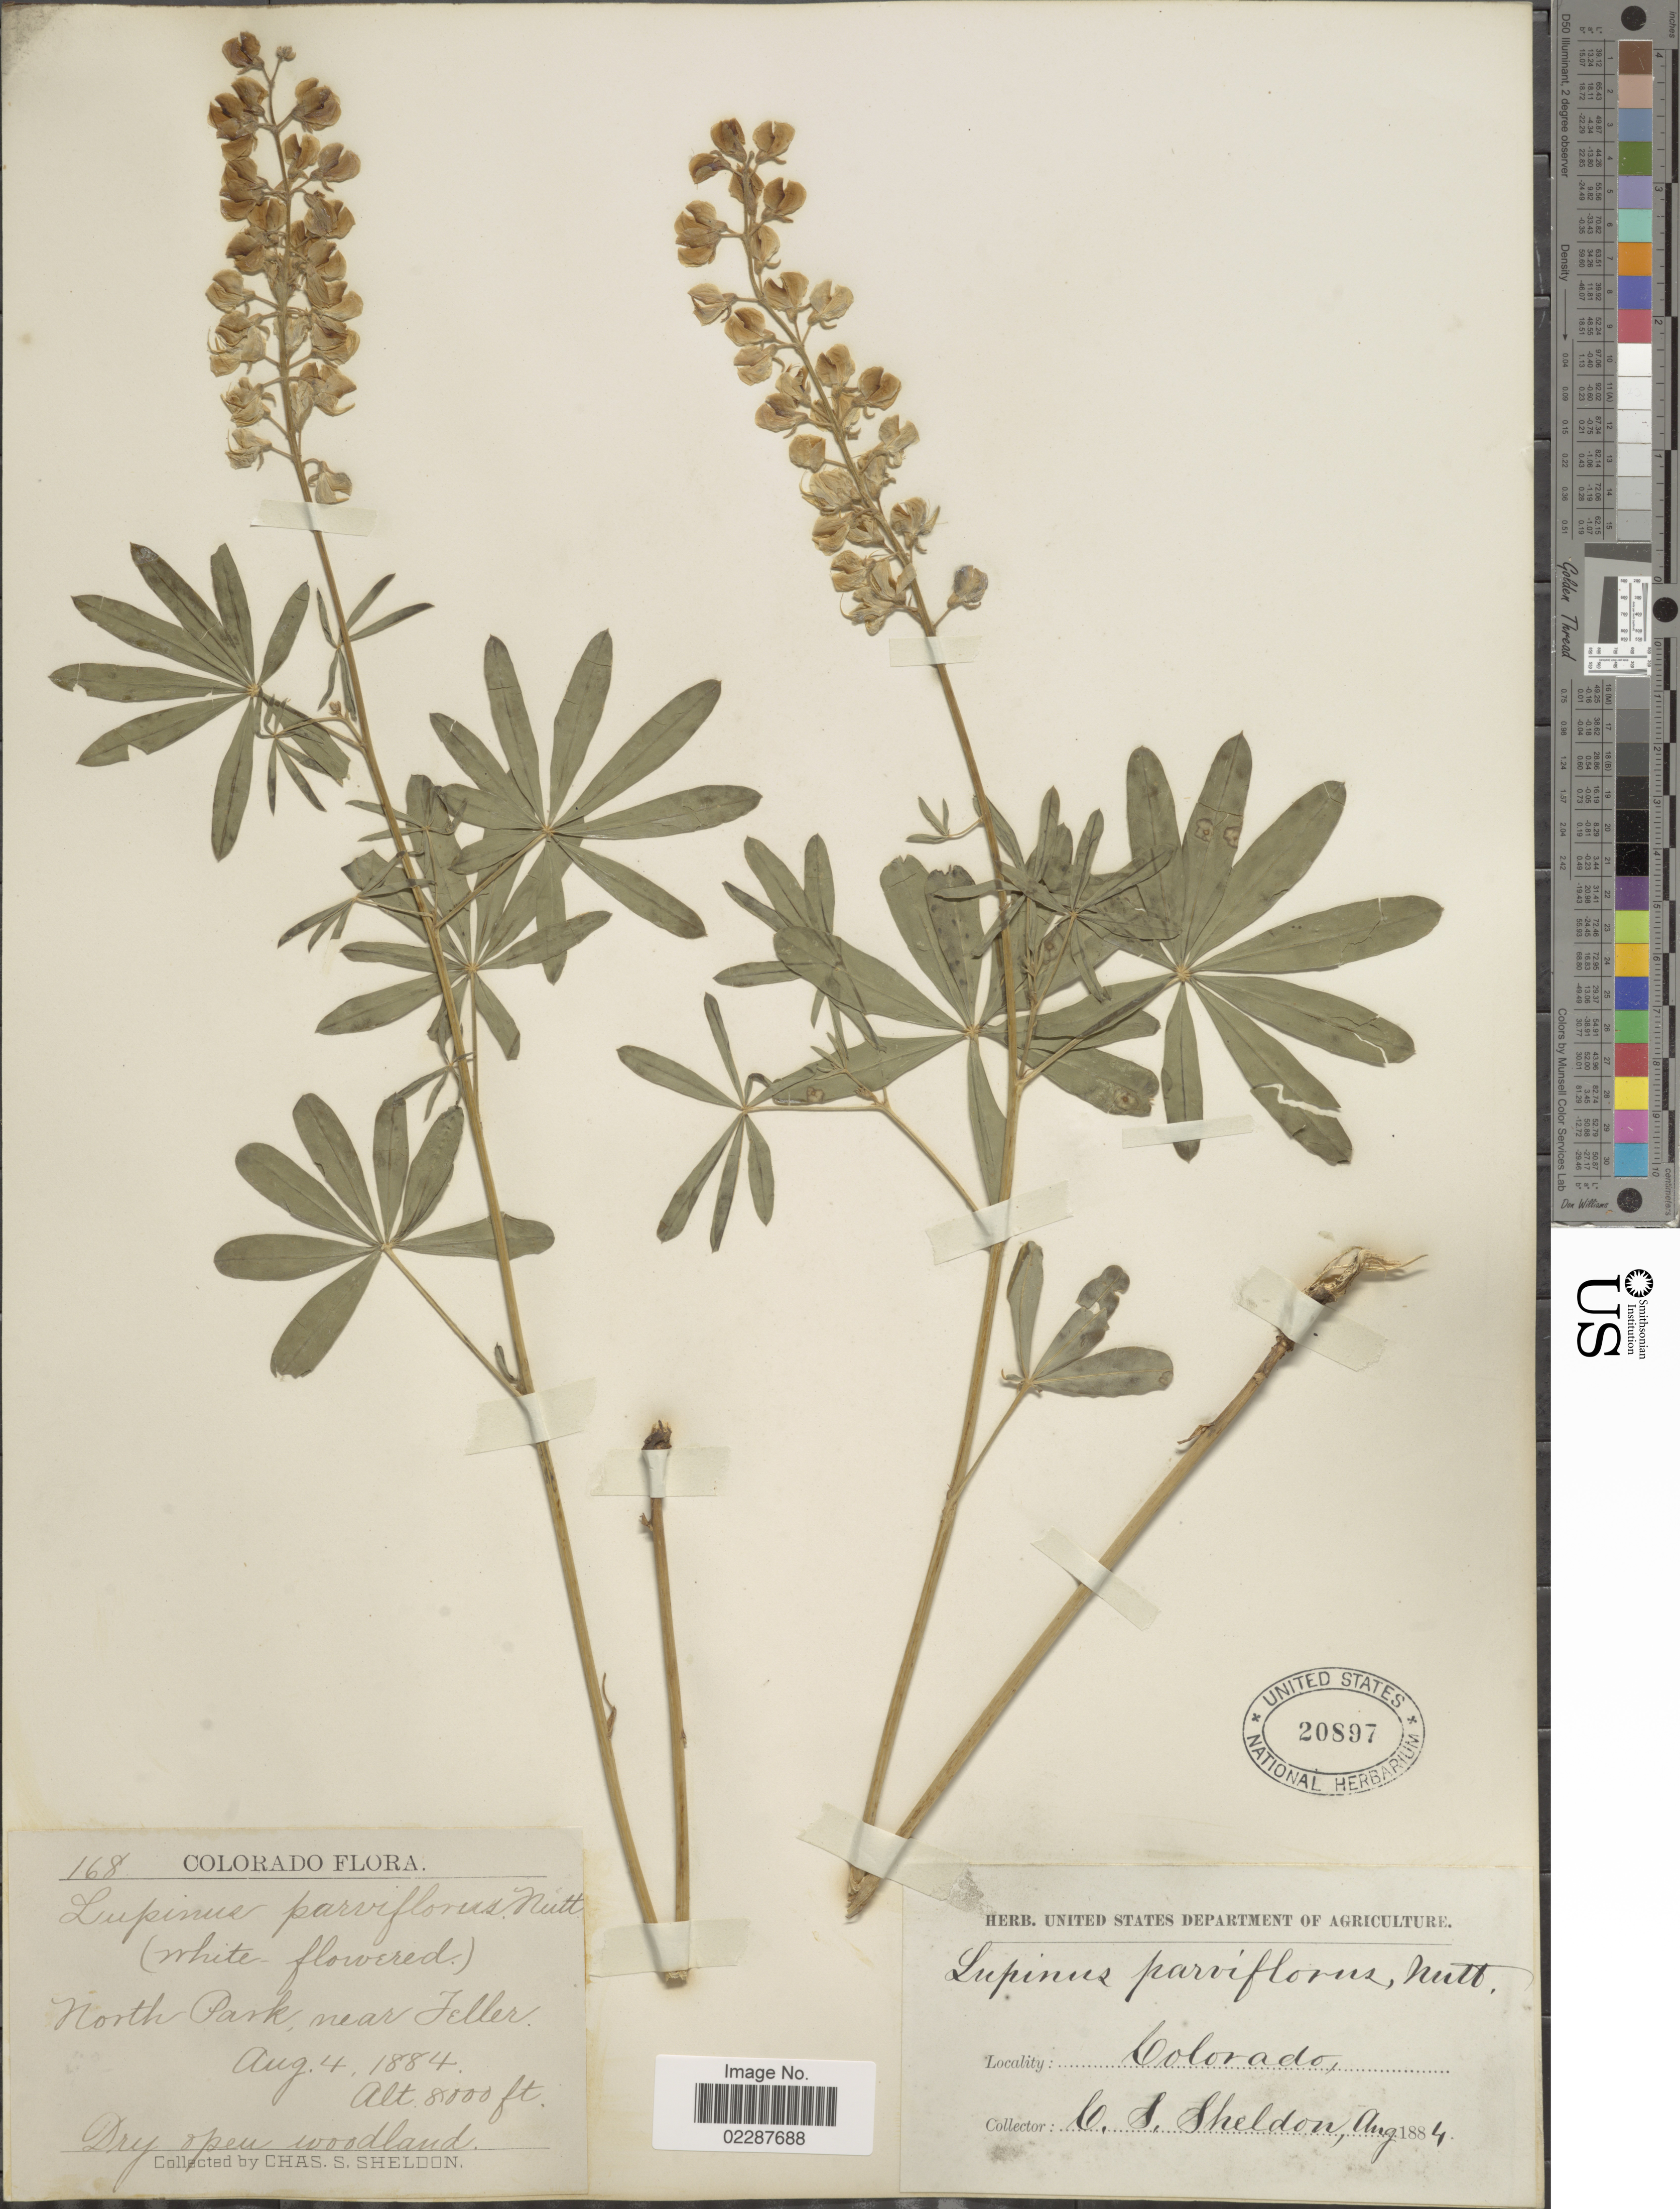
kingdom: Plantae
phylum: Tracheophyta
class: Magnoliopsida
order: Fabales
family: Fabaceae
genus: Lupinus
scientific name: Lupinus spathulatus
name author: Rydb.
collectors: C. S. Sheldon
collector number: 168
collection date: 1884-08-04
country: United States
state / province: Colorado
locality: North Park, near Teller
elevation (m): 2438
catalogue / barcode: US 20897